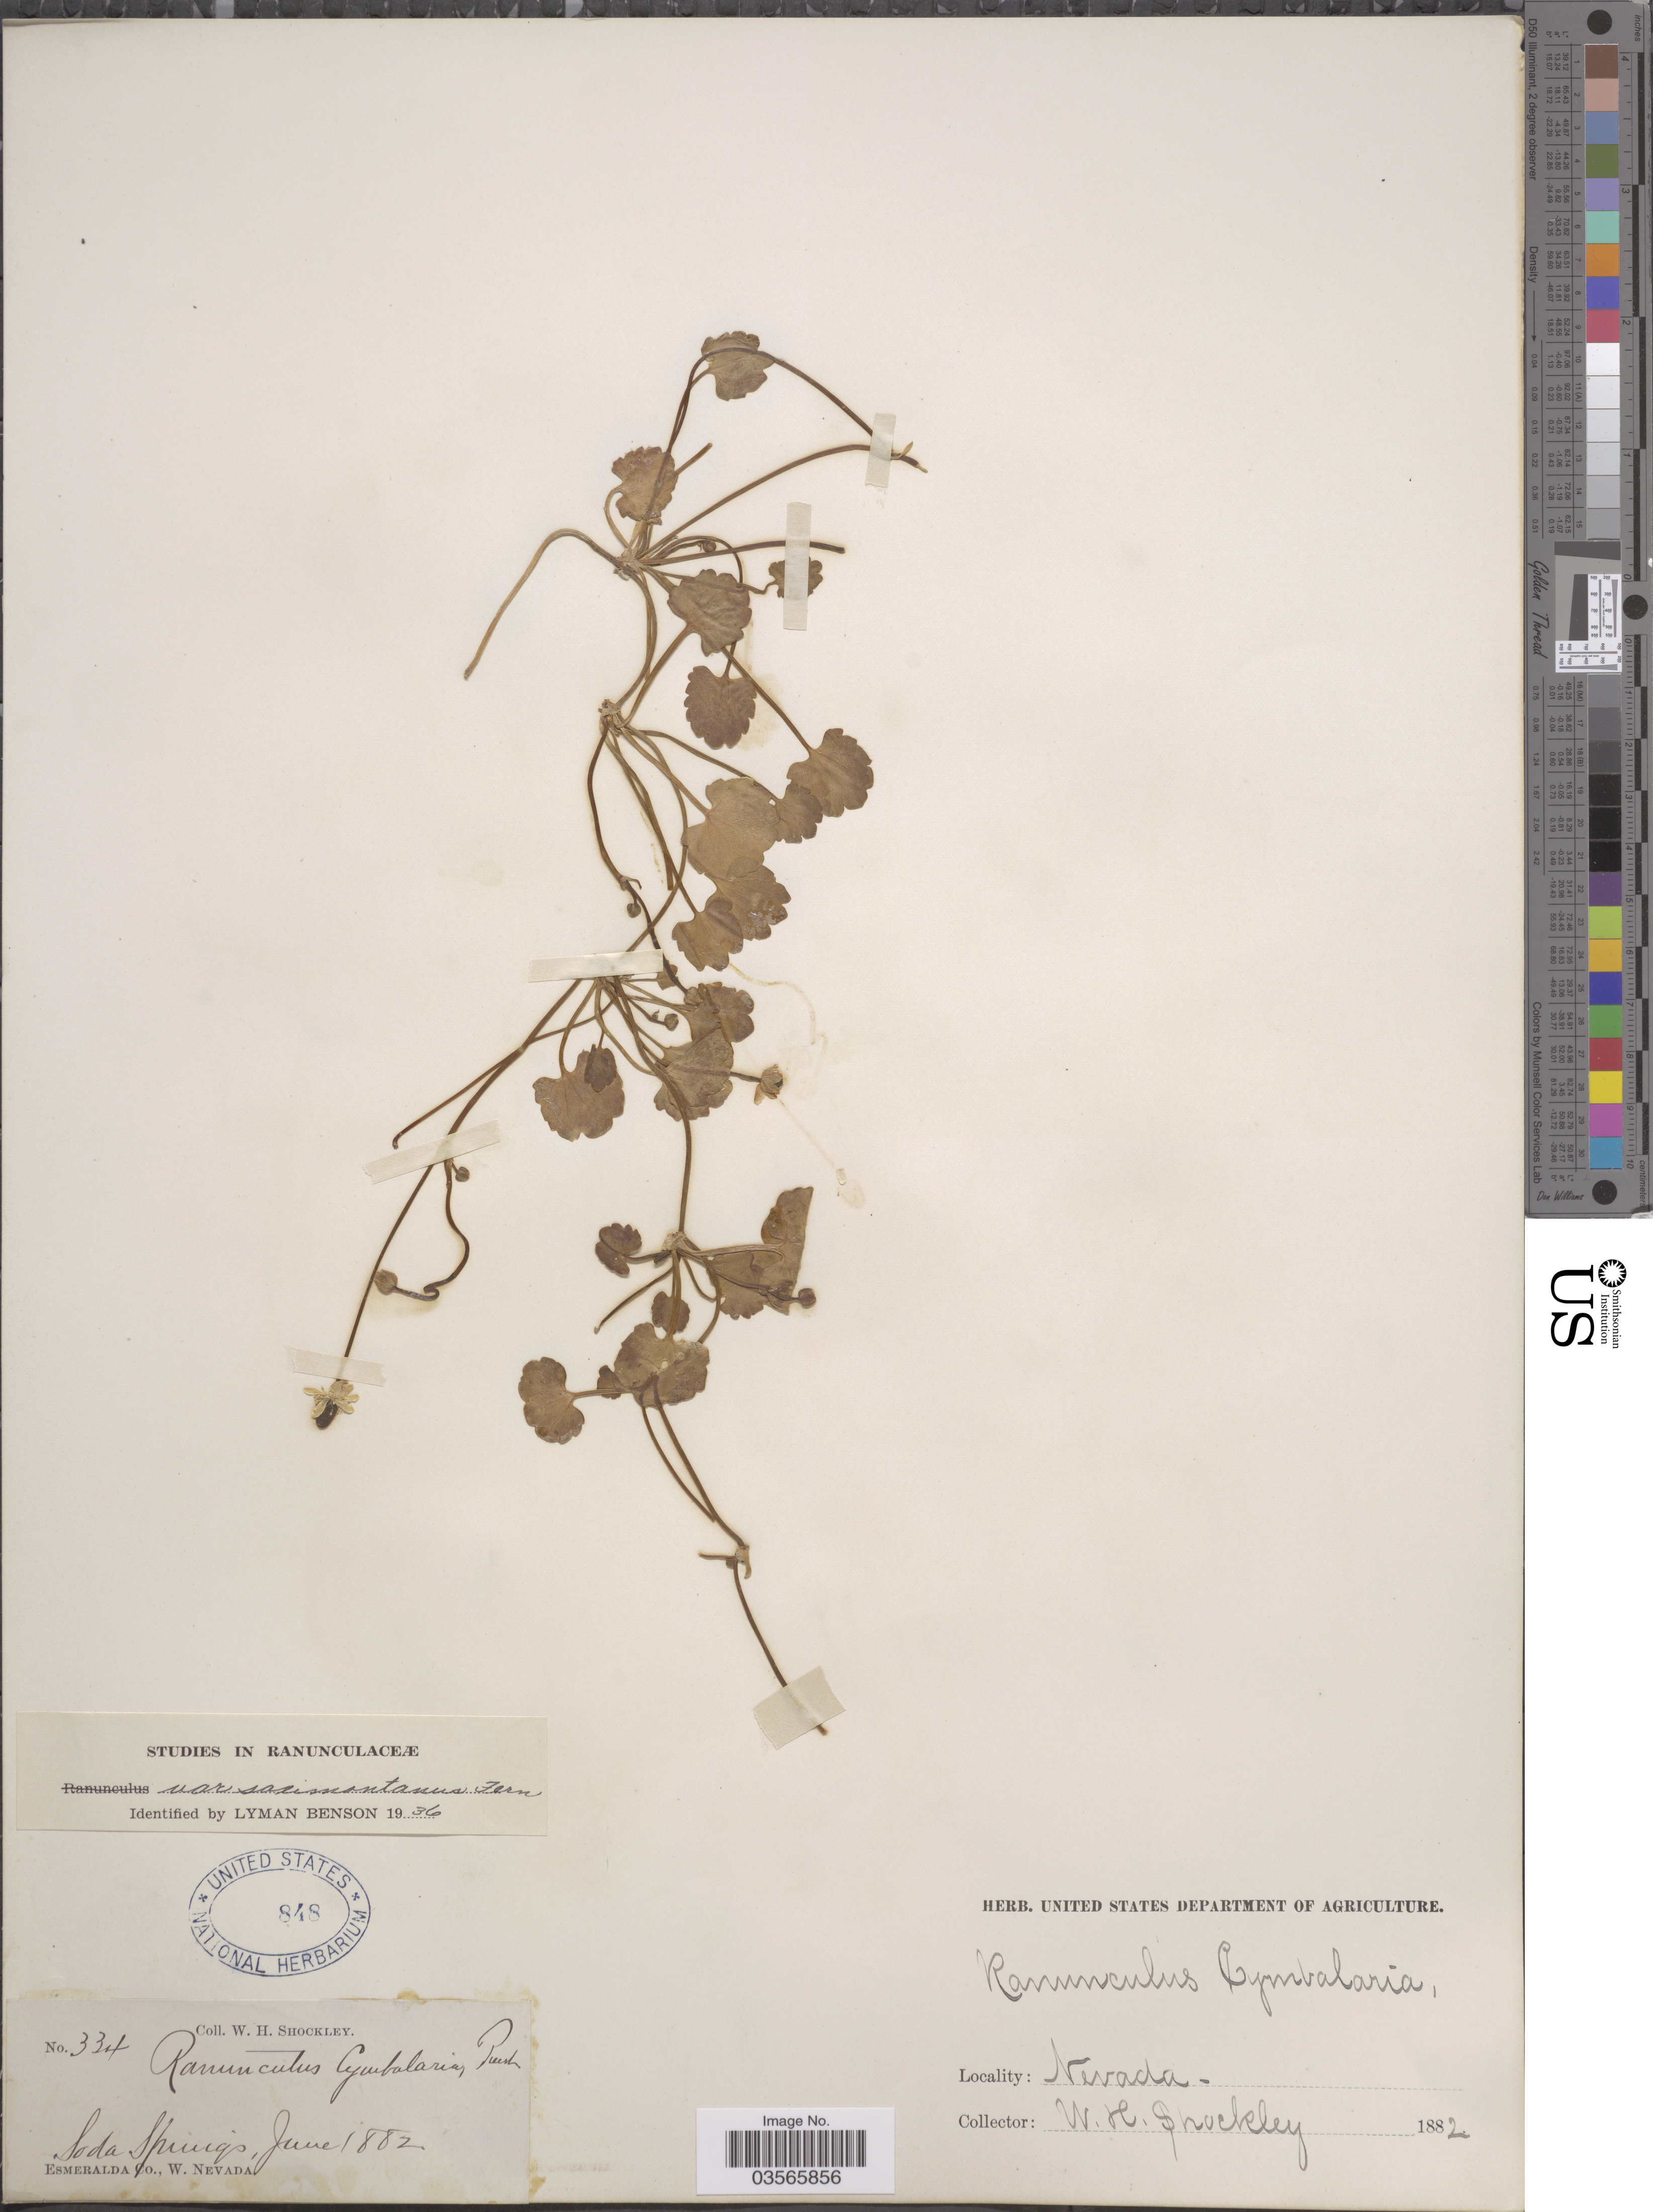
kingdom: Plantae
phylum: Tracheophyta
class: Magnoliopsida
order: Ranunculales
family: Ranunculaceae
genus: Halerpestes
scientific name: Halerpestes cymbalaria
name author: (Pursh) Greene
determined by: Strong, M. T., (US), Smithsonian Institution - National Museum of Natural History (UNITED STATES)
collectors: W. Shockley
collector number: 334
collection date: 1882-06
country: United States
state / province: Nevada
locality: Soda Springs, Esmeralda Co., W. Nevada.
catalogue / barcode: US 848